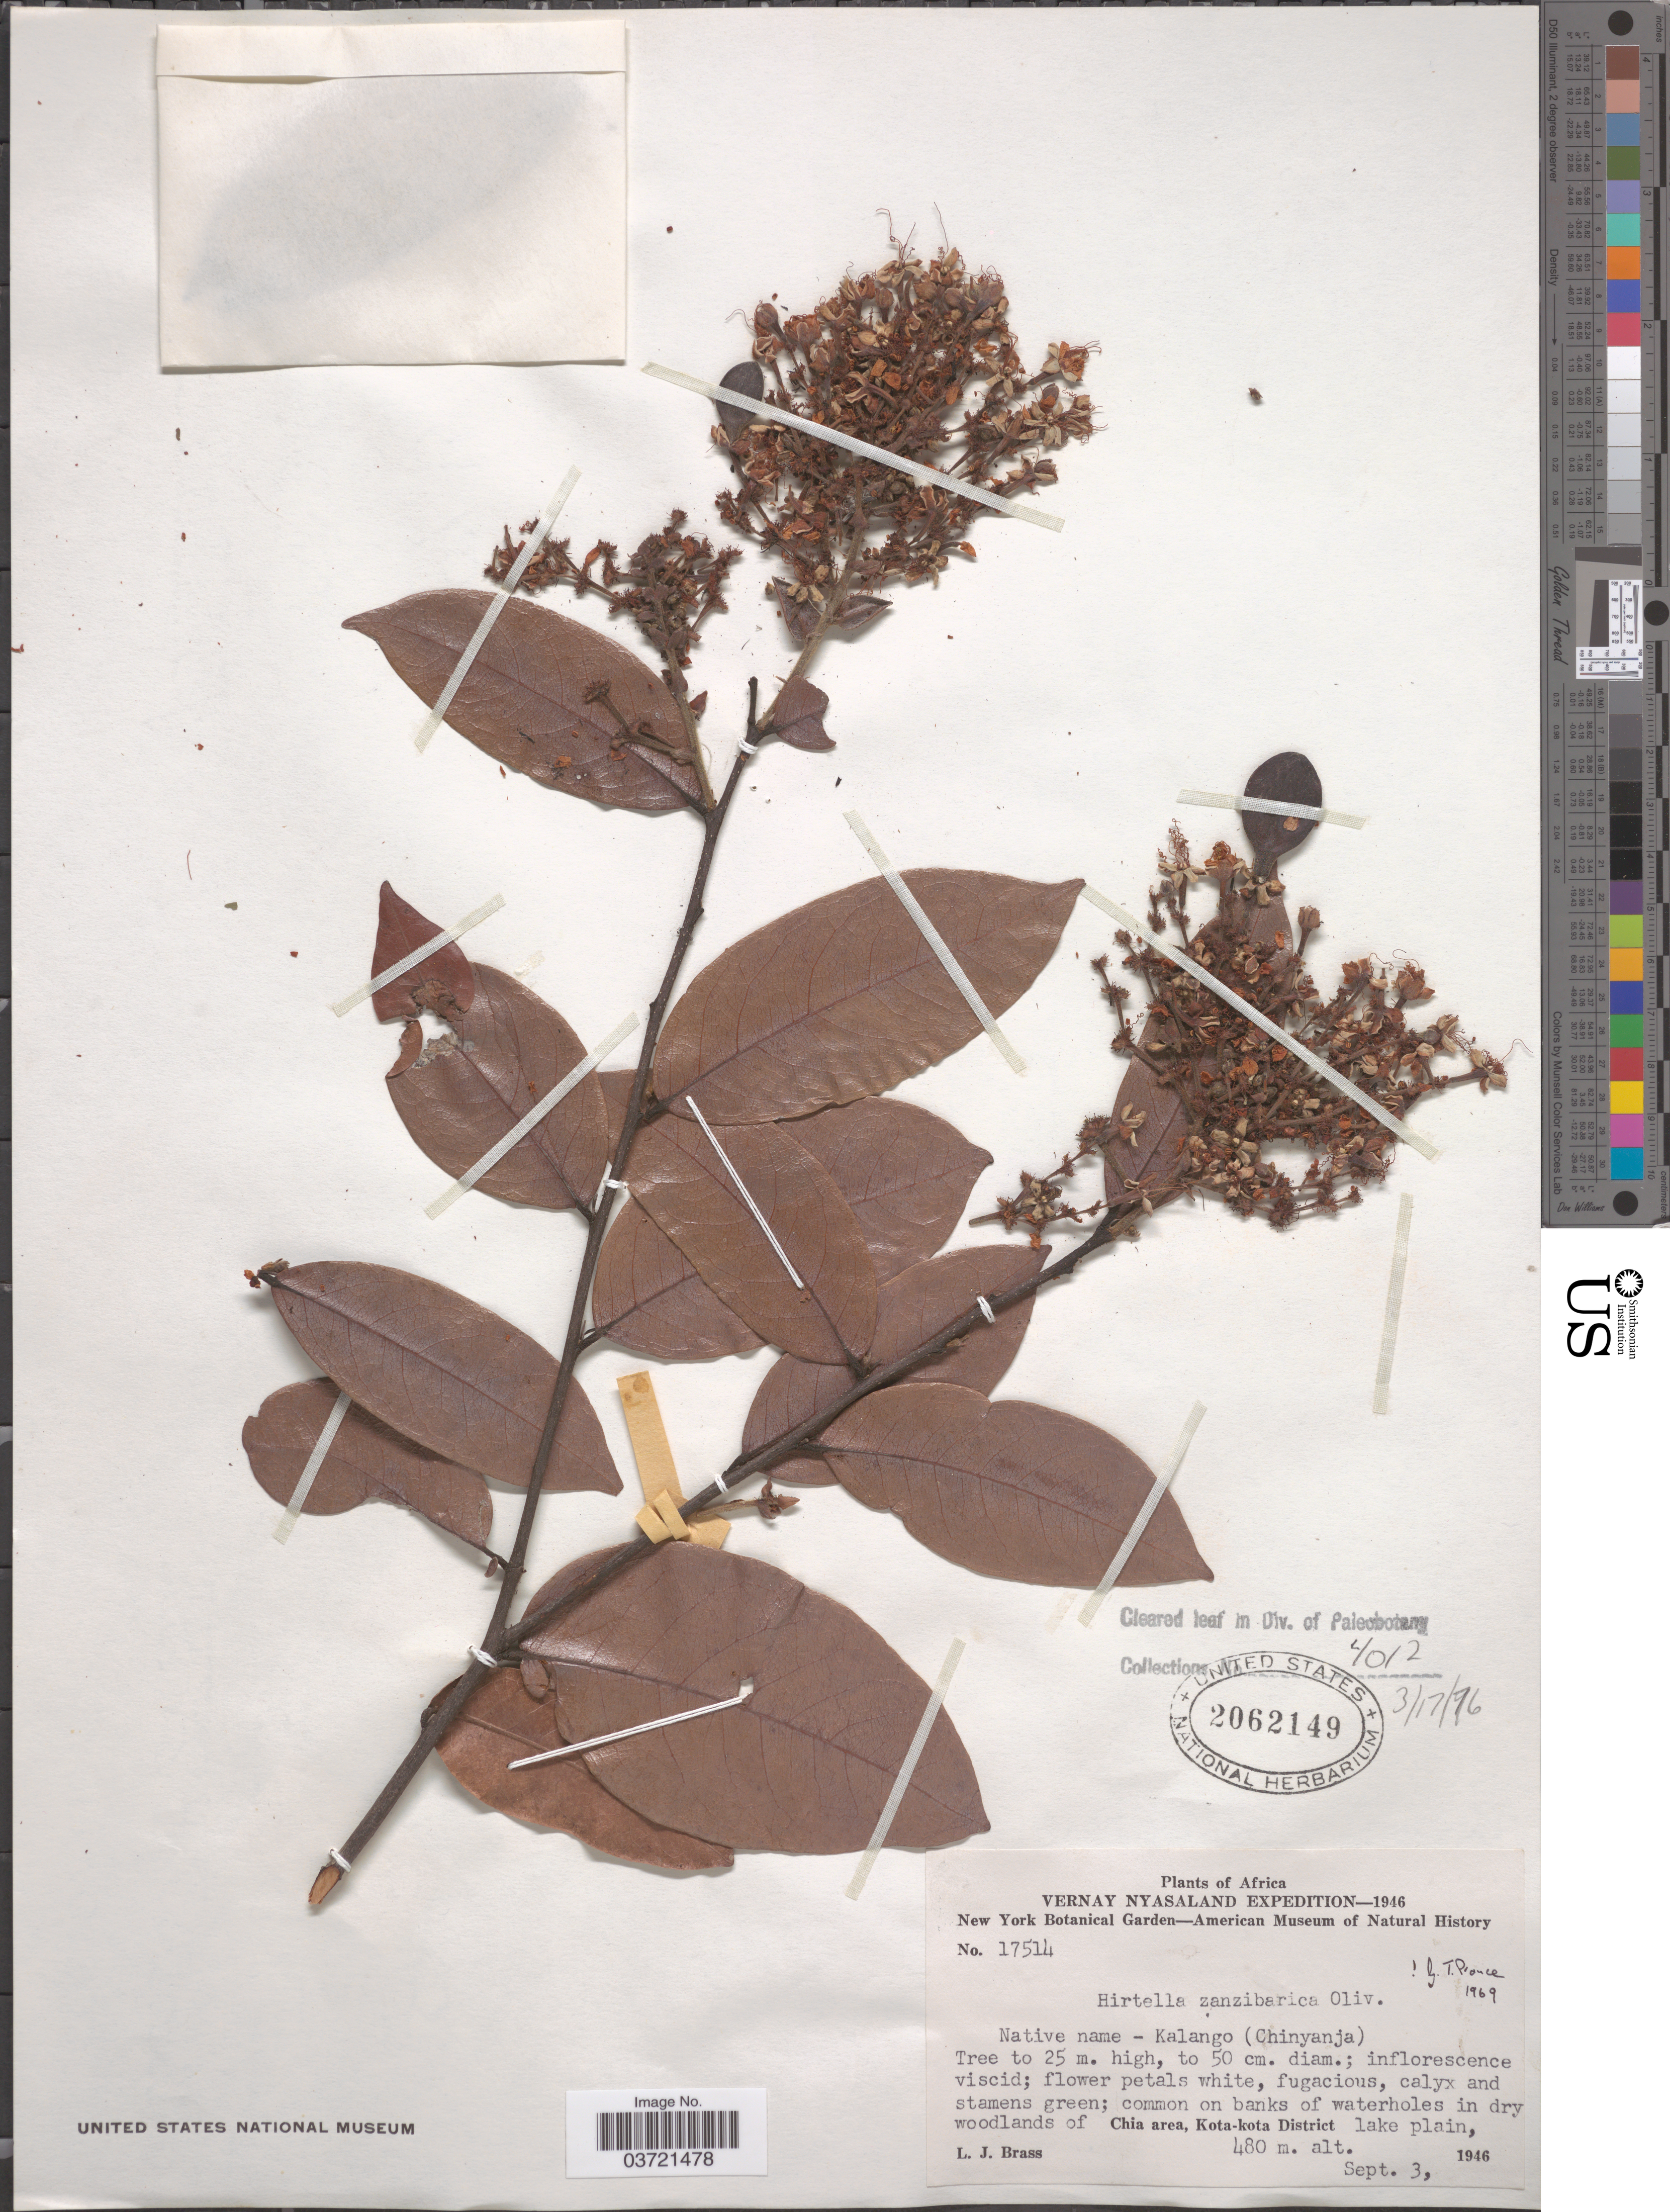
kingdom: Plantae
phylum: Tracheophyta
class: Magnoliopsida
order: Malpighiales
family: Chrysobalanaceae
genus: Hirtella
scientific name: Hirtella zanzibarica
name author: Oliv.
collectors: L. J. Brass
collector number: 17514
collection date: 1946-09-03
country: Malawi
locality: Vernay Nyasaland. Common on banks of waterholes in dry woodlands of Chia area, Kota-kota District lake plain.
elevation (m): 480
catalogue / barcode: US 2062149